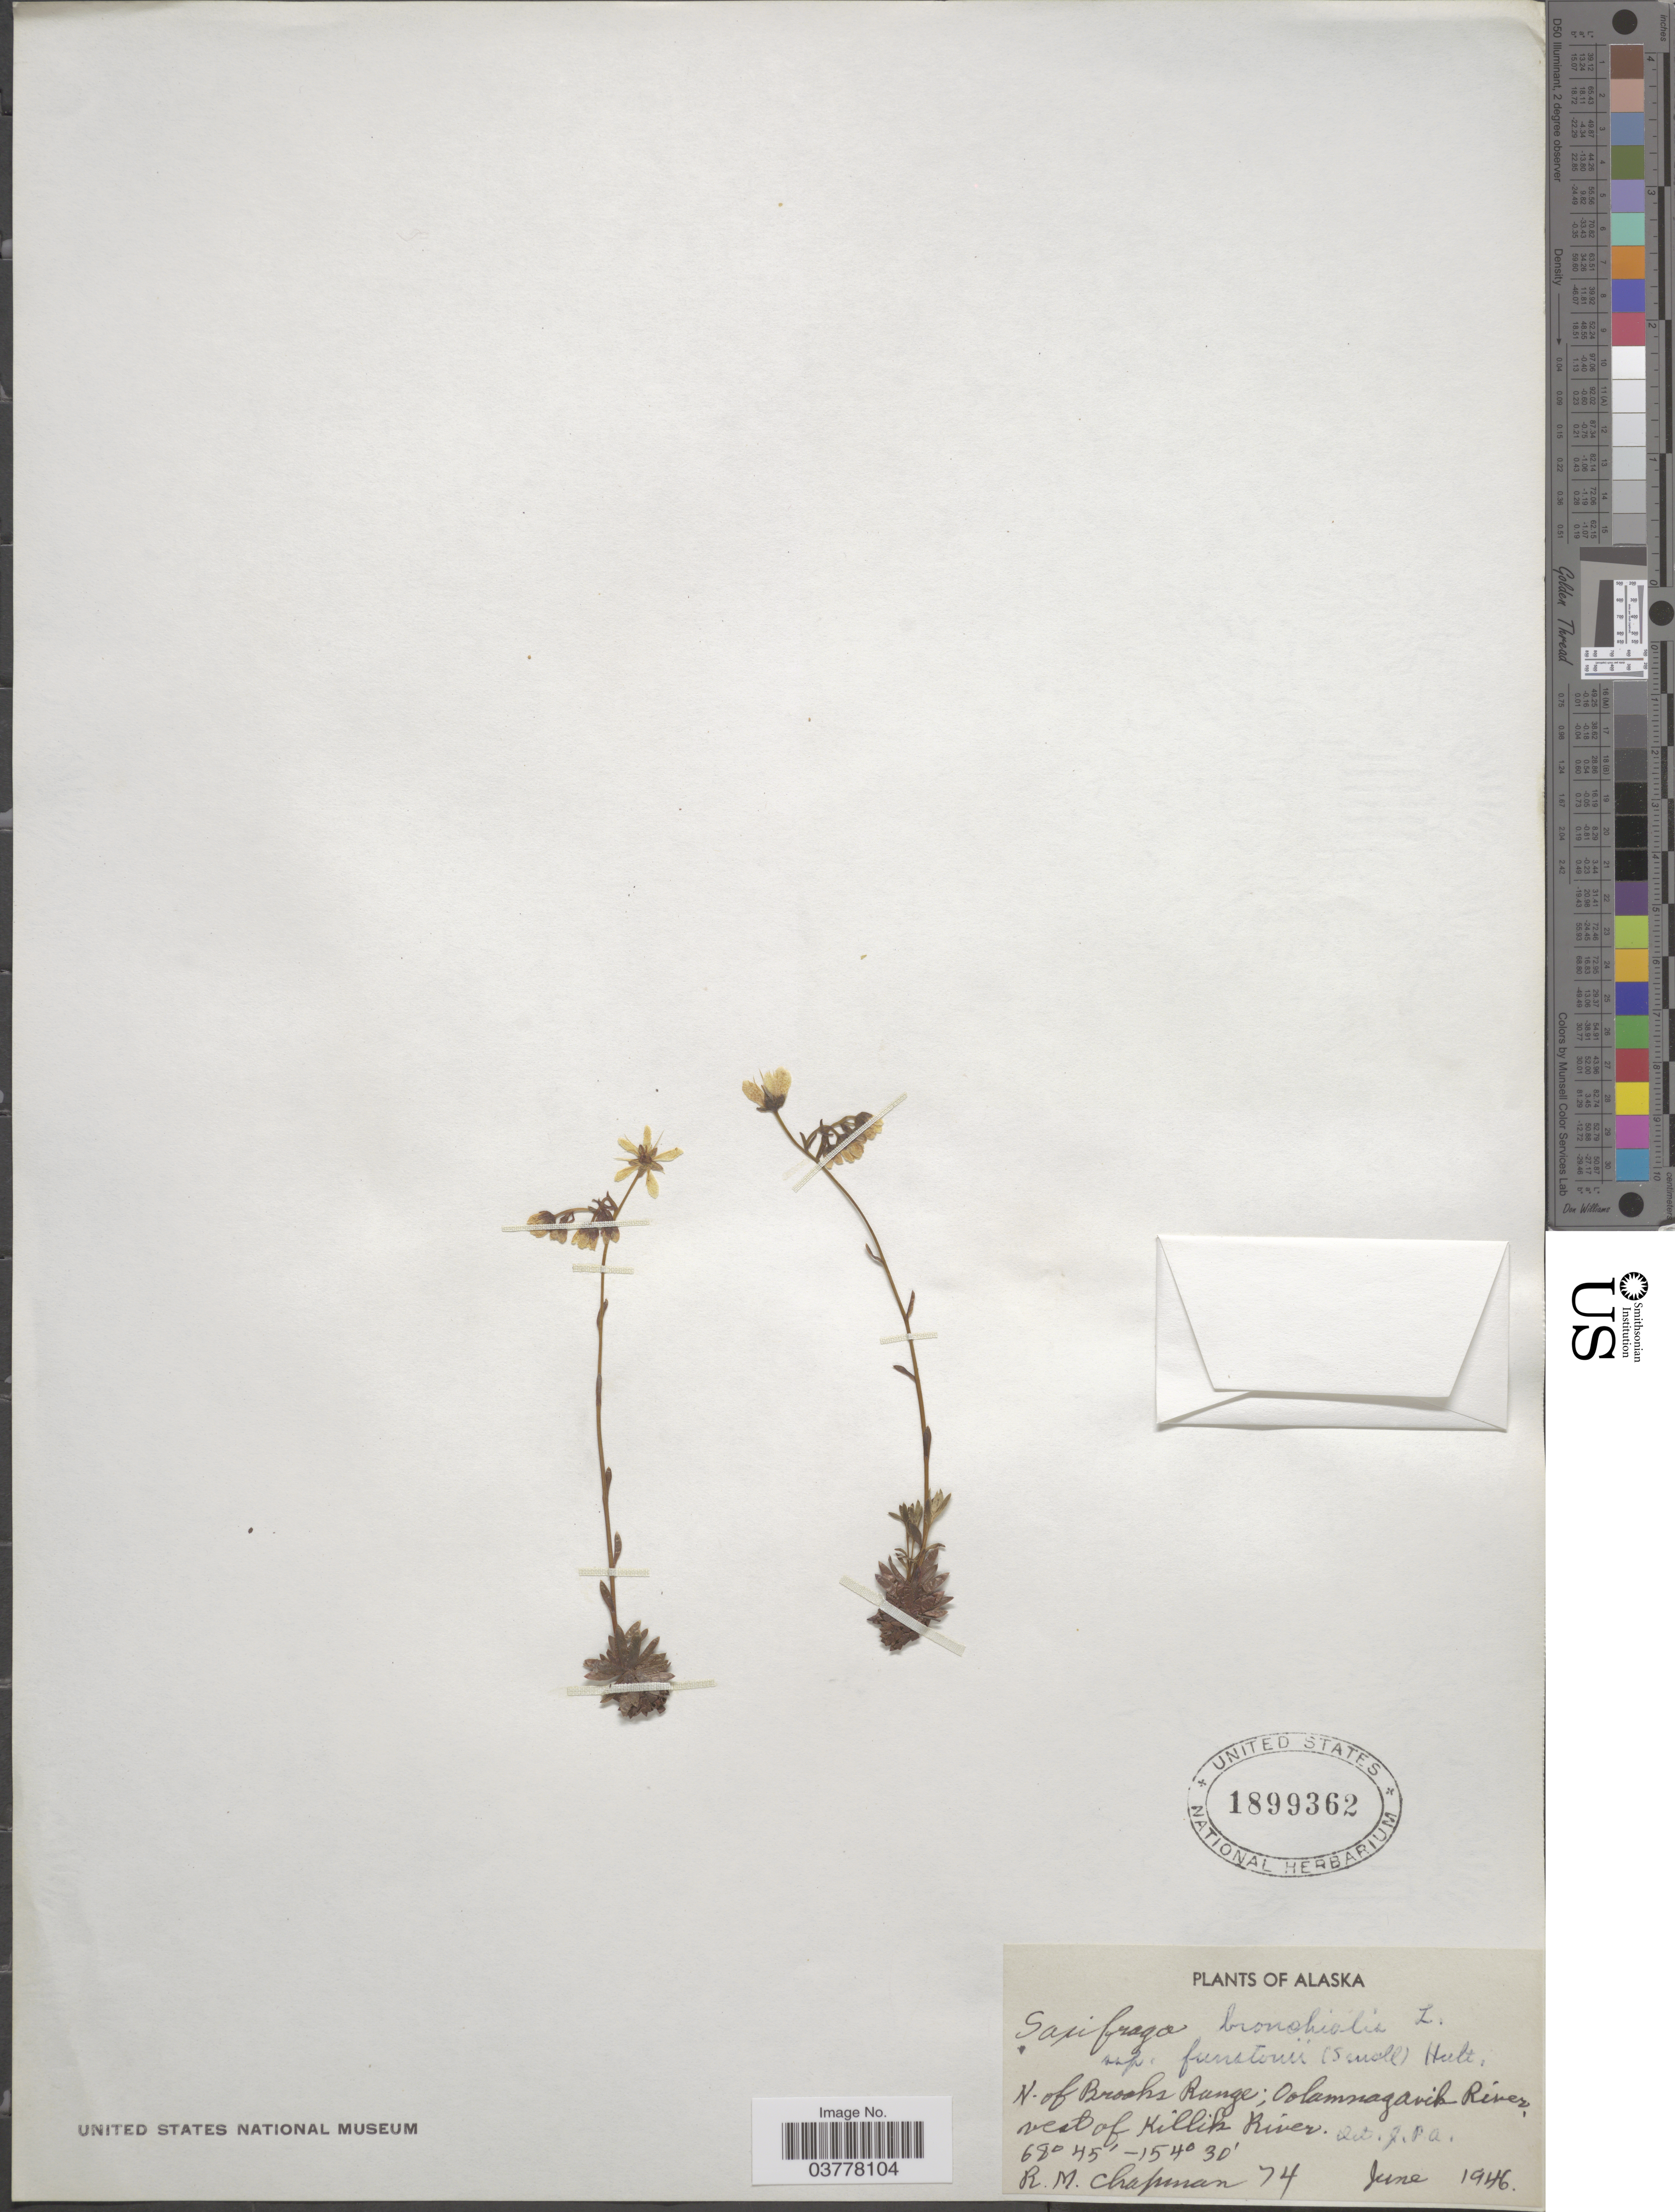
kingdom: Plantae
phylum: Tracheophyta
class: Magnoliopsida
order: Saxifragales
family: Saxifragaceae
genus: Saxifraga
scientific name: Saxifraga bronchialis subsp. funstonii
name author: (Small) Hultén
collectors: R. M. Chapman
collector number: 74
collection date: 1946-06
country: United States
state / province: Alaska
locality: N. of Brooks Range; Oolamnagavik River, west of Killik River.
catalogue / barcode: US 1899362